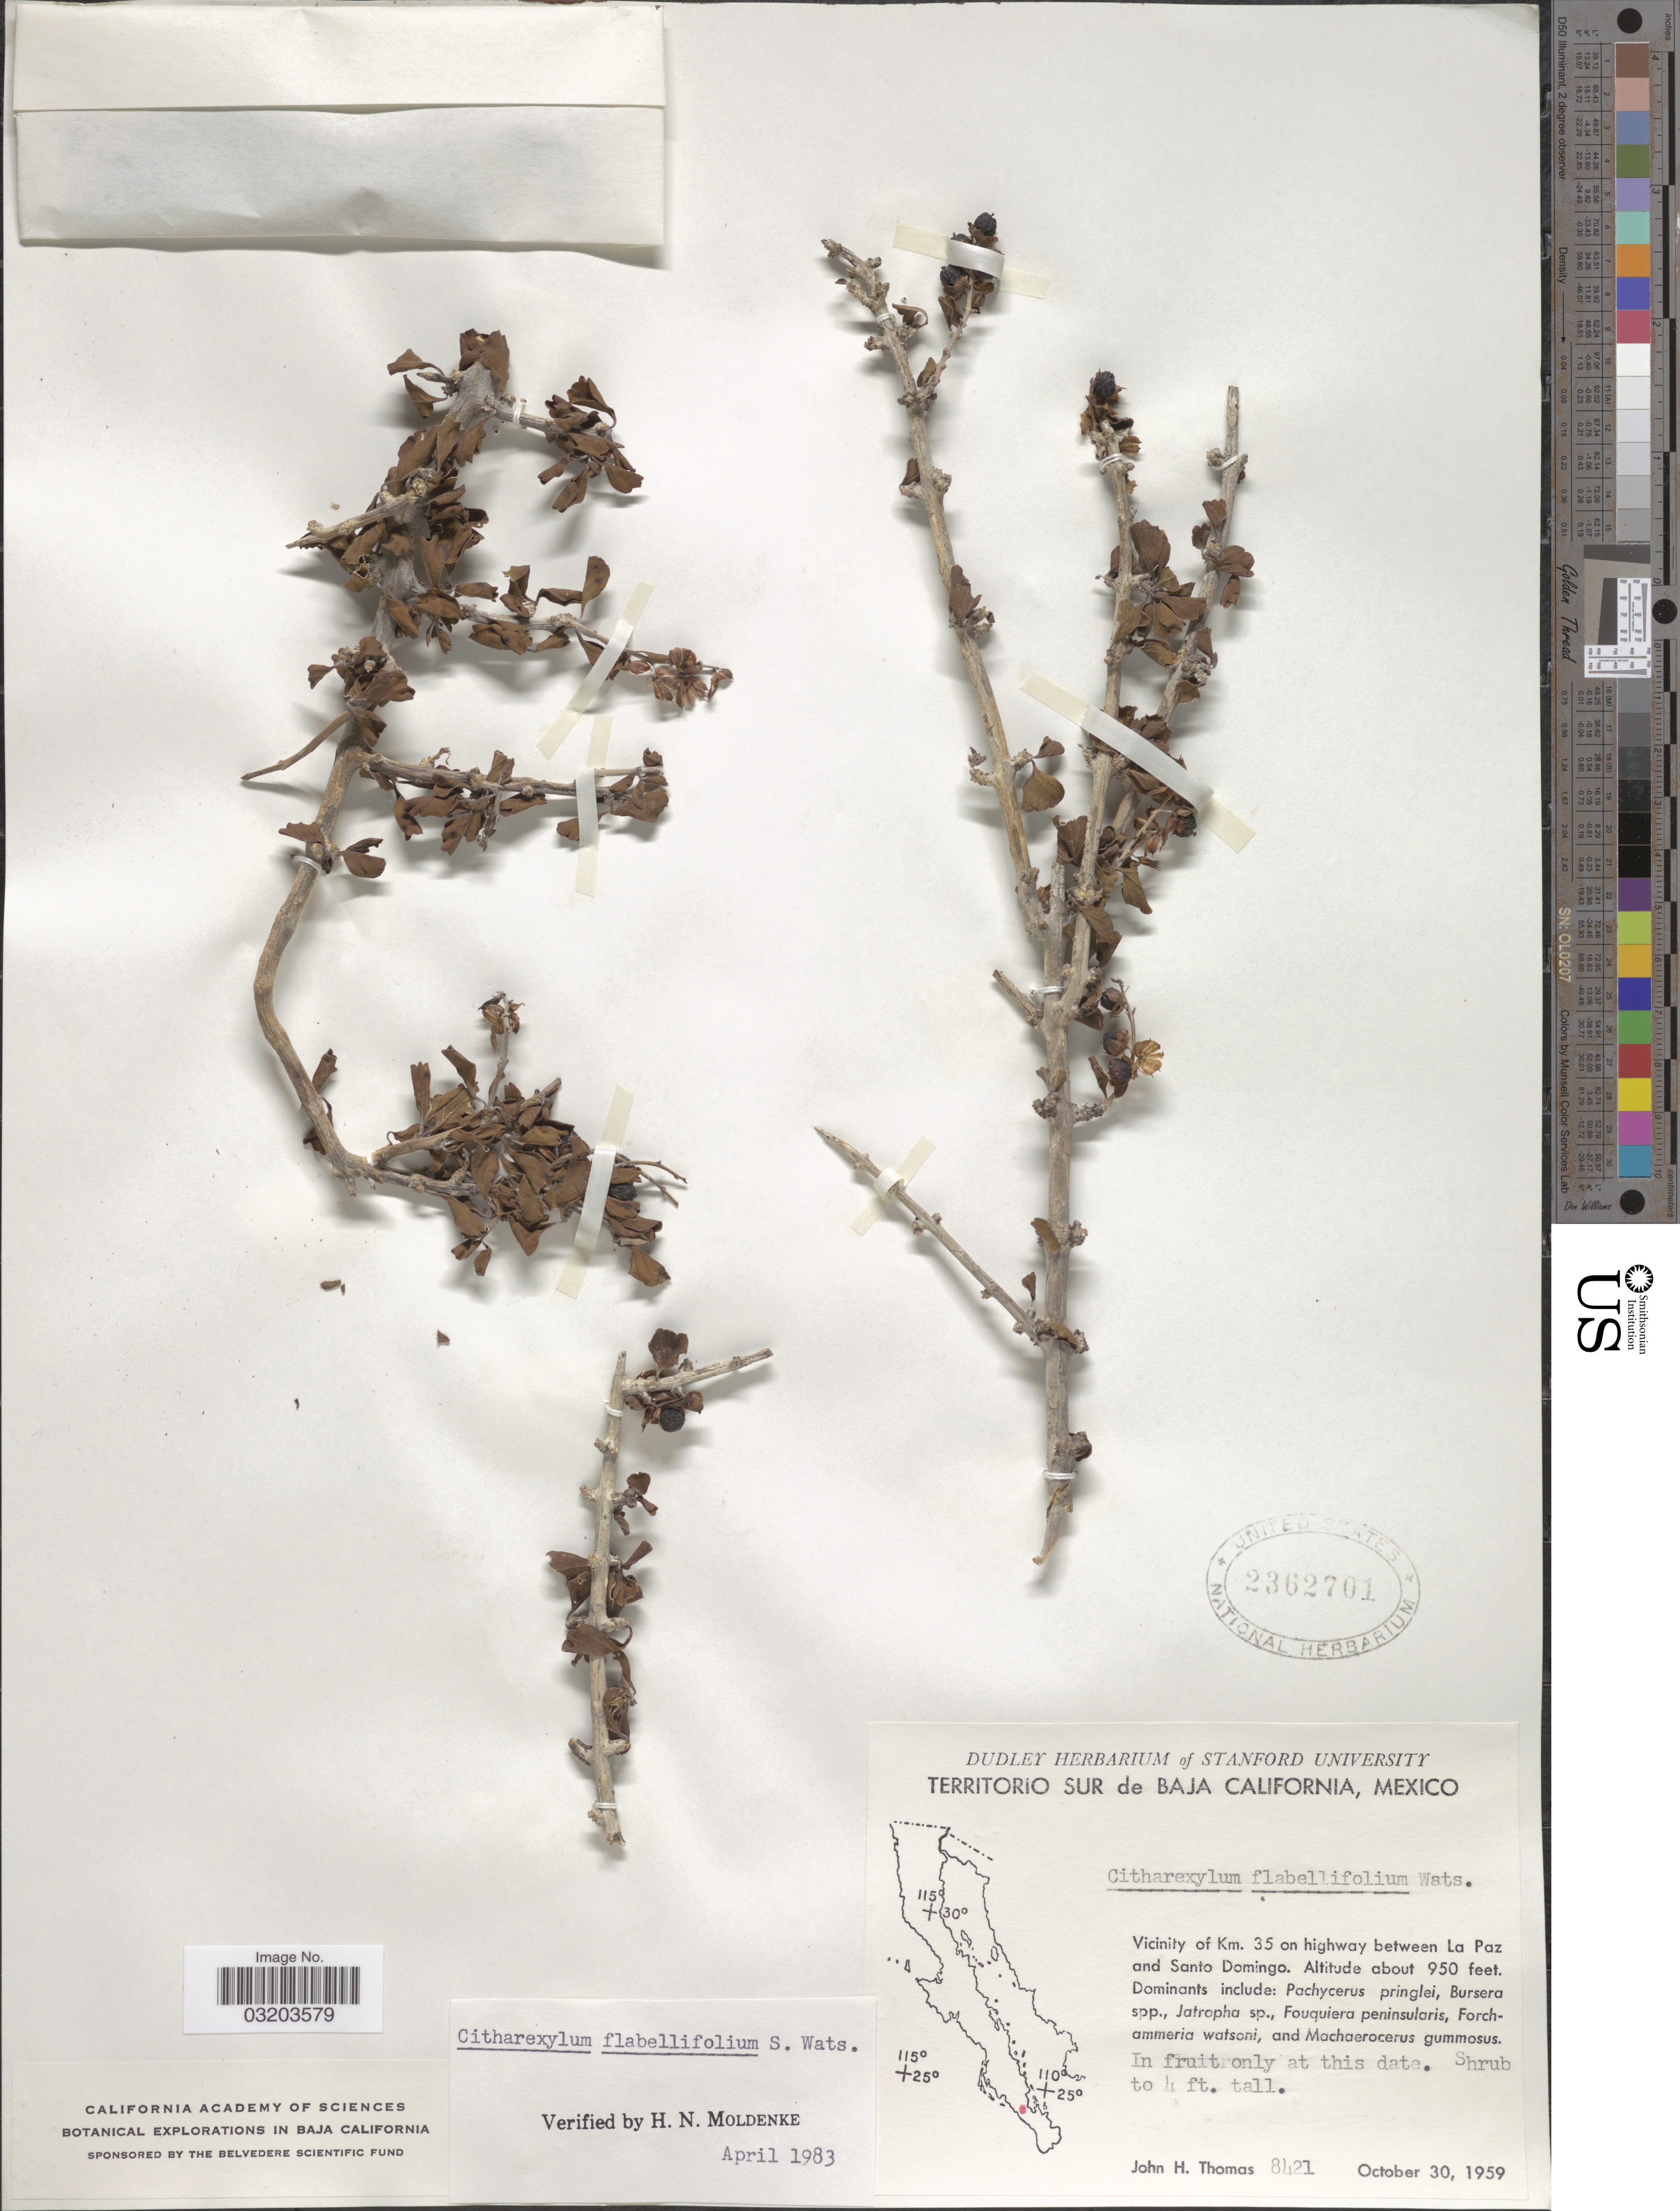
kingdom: Plantae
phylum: Tracheophyta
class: Magnoliopsida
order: Lamiales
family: Verbenaceae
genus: Citharexylum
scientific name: Citharexylum flabellifolium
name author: S. Watson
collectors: J. H. Thomas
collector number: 8421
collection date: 1959-10-30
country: Mexico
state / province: Baja California Sur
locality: Territorio Sur de Baja California. Vicinity of Km. 35 on highway between La Paz and Santo Domingo.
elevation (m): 290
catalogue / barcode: US 2362701